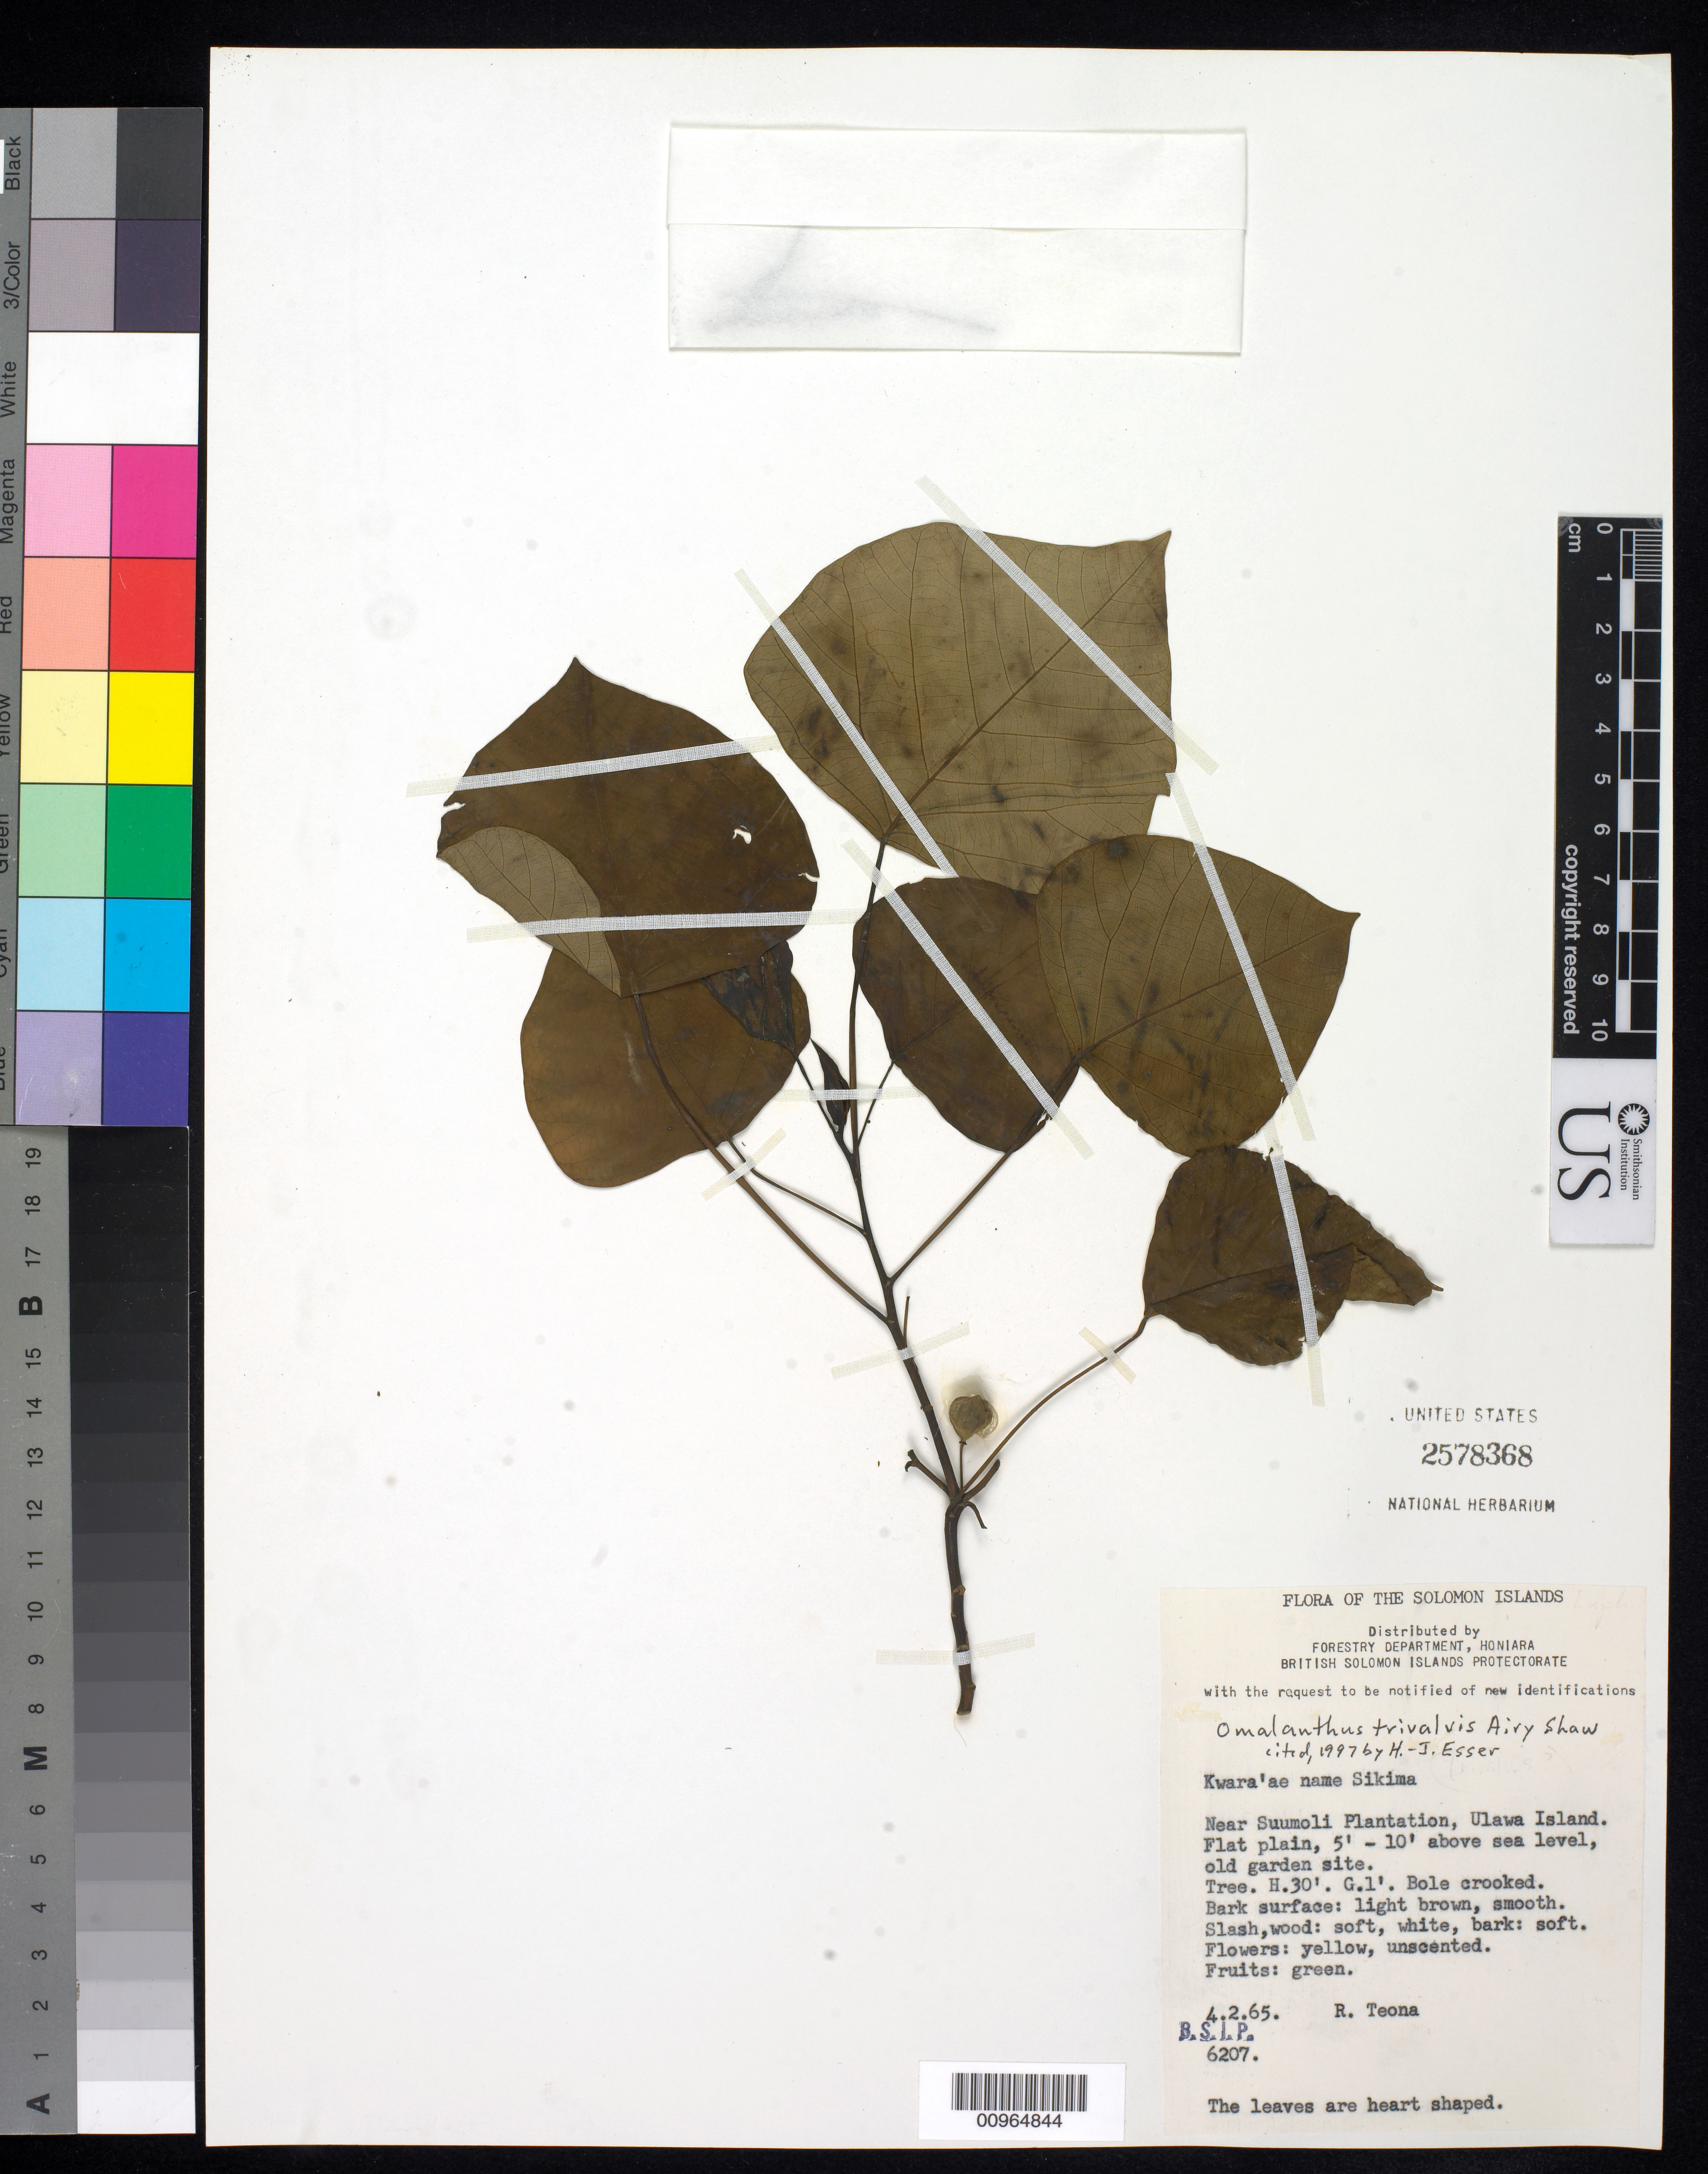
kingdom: Plantae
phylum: Tracheophyta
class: Magnoliopsida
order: Malpighiales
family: Euphorbiaceae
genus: Homalanthus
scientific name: Homalanthus trivalvis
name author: Airy Shaw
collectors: R. Teona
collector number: BSIP 6207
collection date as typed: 04 Feb 1965 or 02 Apr 1965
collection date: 1965-02-04 or 1965-04-02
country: Solomon Islands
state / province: Makira-Ulawa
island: Ulawa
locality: Near Suumoli Plantation. Flat plain. Old garden site.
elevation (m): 2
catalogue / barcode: US 2578368